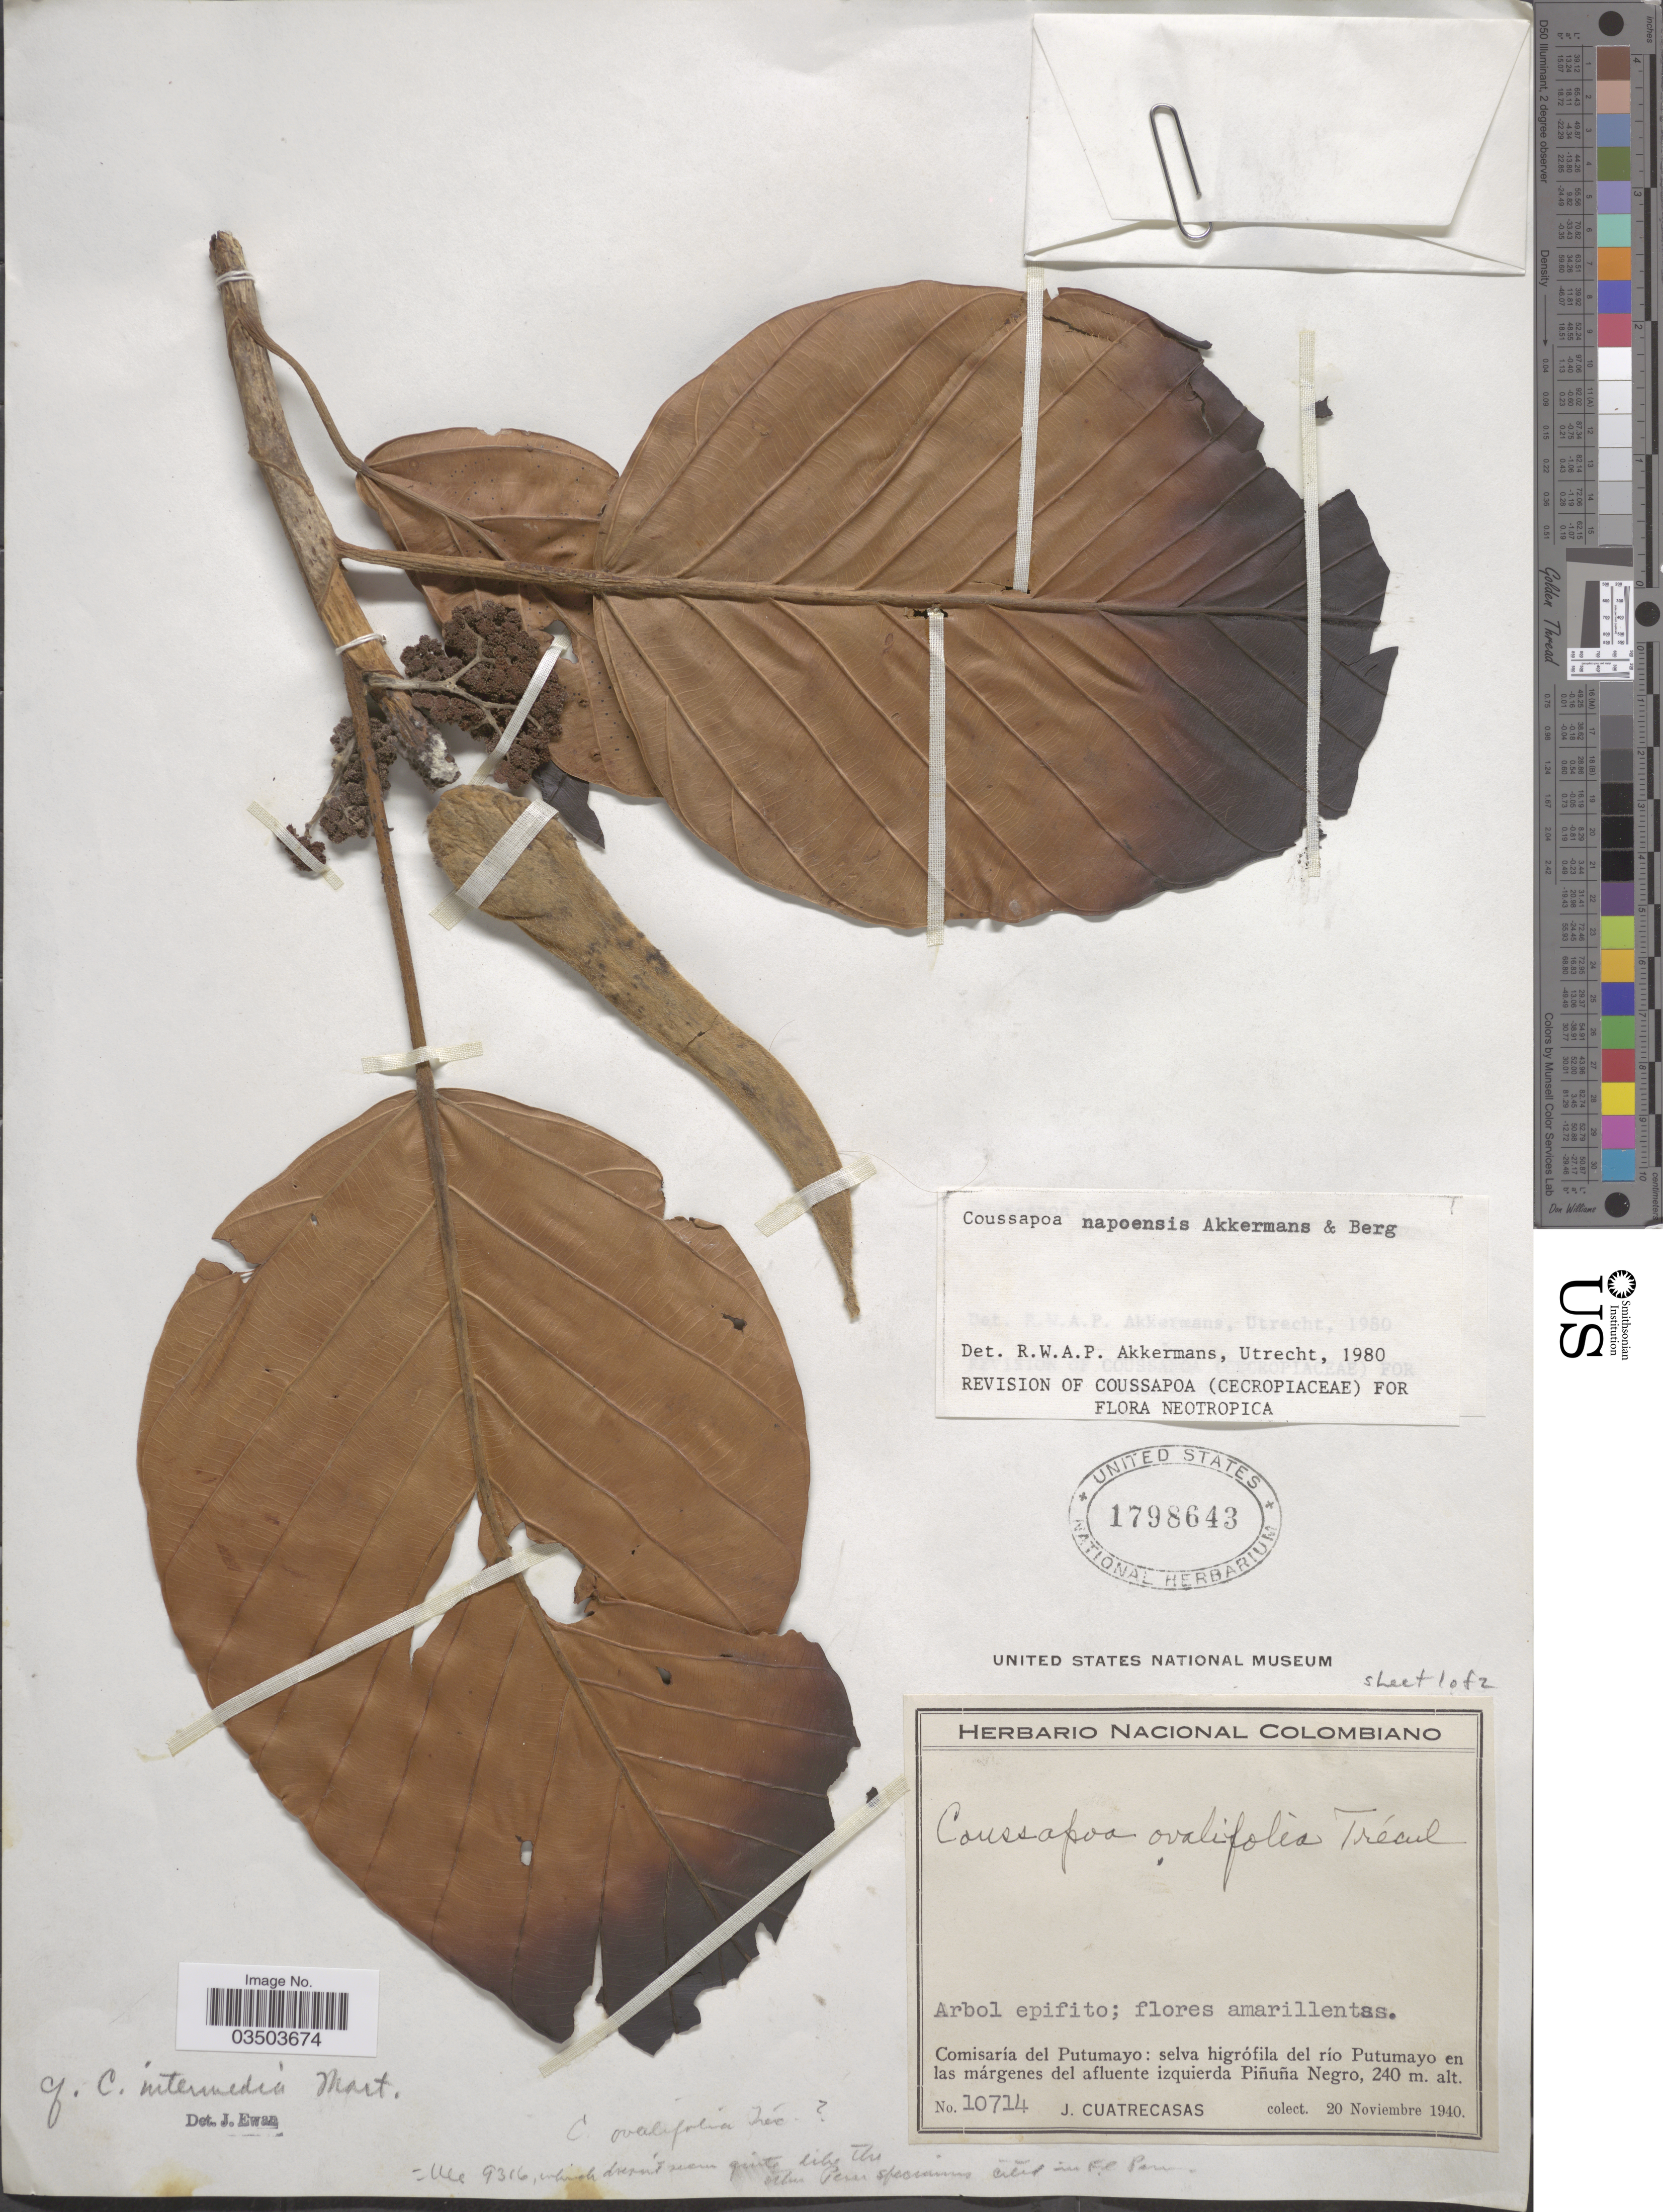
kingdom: Plantae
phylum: Tracheophyta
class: Magnoliopsida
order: Rosales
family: Urticaceae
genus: Coussapoa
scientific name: Coussapoa napoensis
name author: Akkermans & C.C. Berg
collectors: J. Cuatrecasas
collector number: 10714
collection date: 1940-11-20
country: Colombia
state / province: Putumayo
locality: Comisaría del Putumayo: selva higrófila del río Putumayo en las márgenes del afluente izquierda Piñuña Negro.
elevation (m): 240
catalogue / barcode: US 1798643